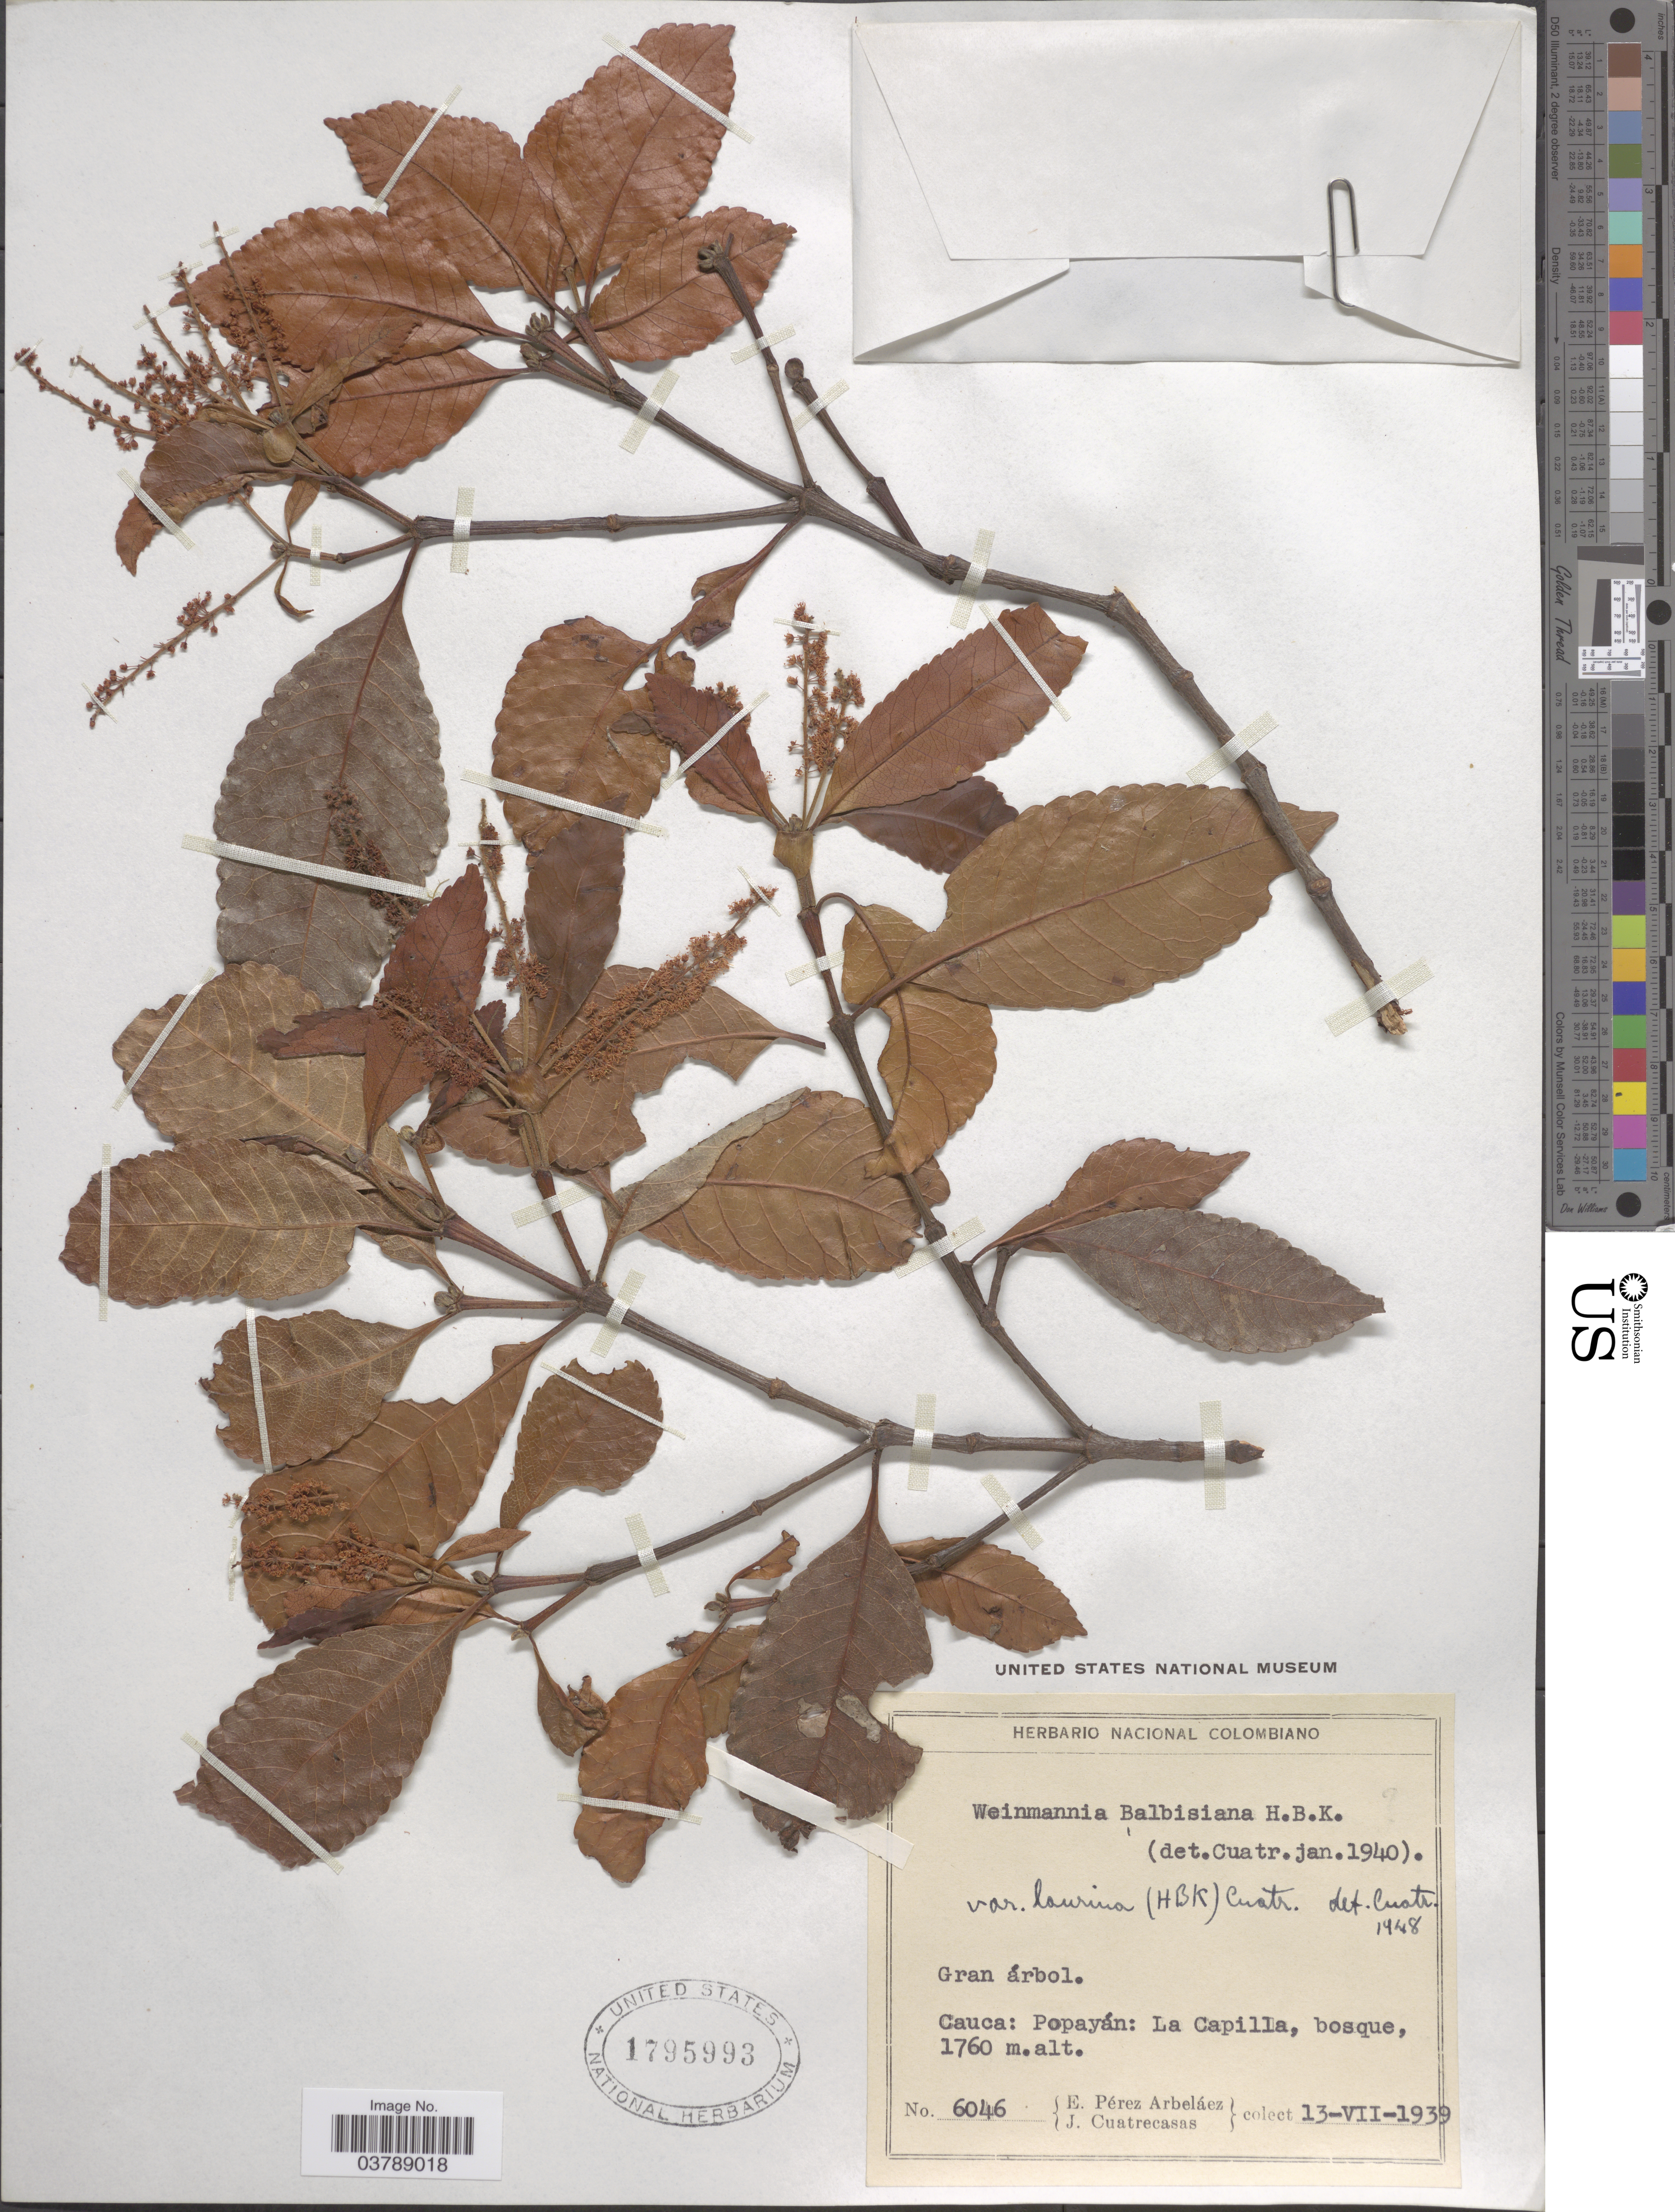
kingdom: Plantae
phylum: Tracheophyta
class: Magnoliopsida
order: Oxalidales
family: Cunoniaceae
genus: Weinmannia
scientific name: Weinmannia balbisiana var. laurina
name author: (Kunth) Cuatrec.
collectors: E. Pérez Arbeláez & J. Cuatrecasas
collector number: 6046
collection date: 1939-07-13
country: Colombia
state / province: Cauca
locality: Gran árbol. Popayán: La Capilla.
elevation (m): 1760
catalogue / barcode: US 1795993